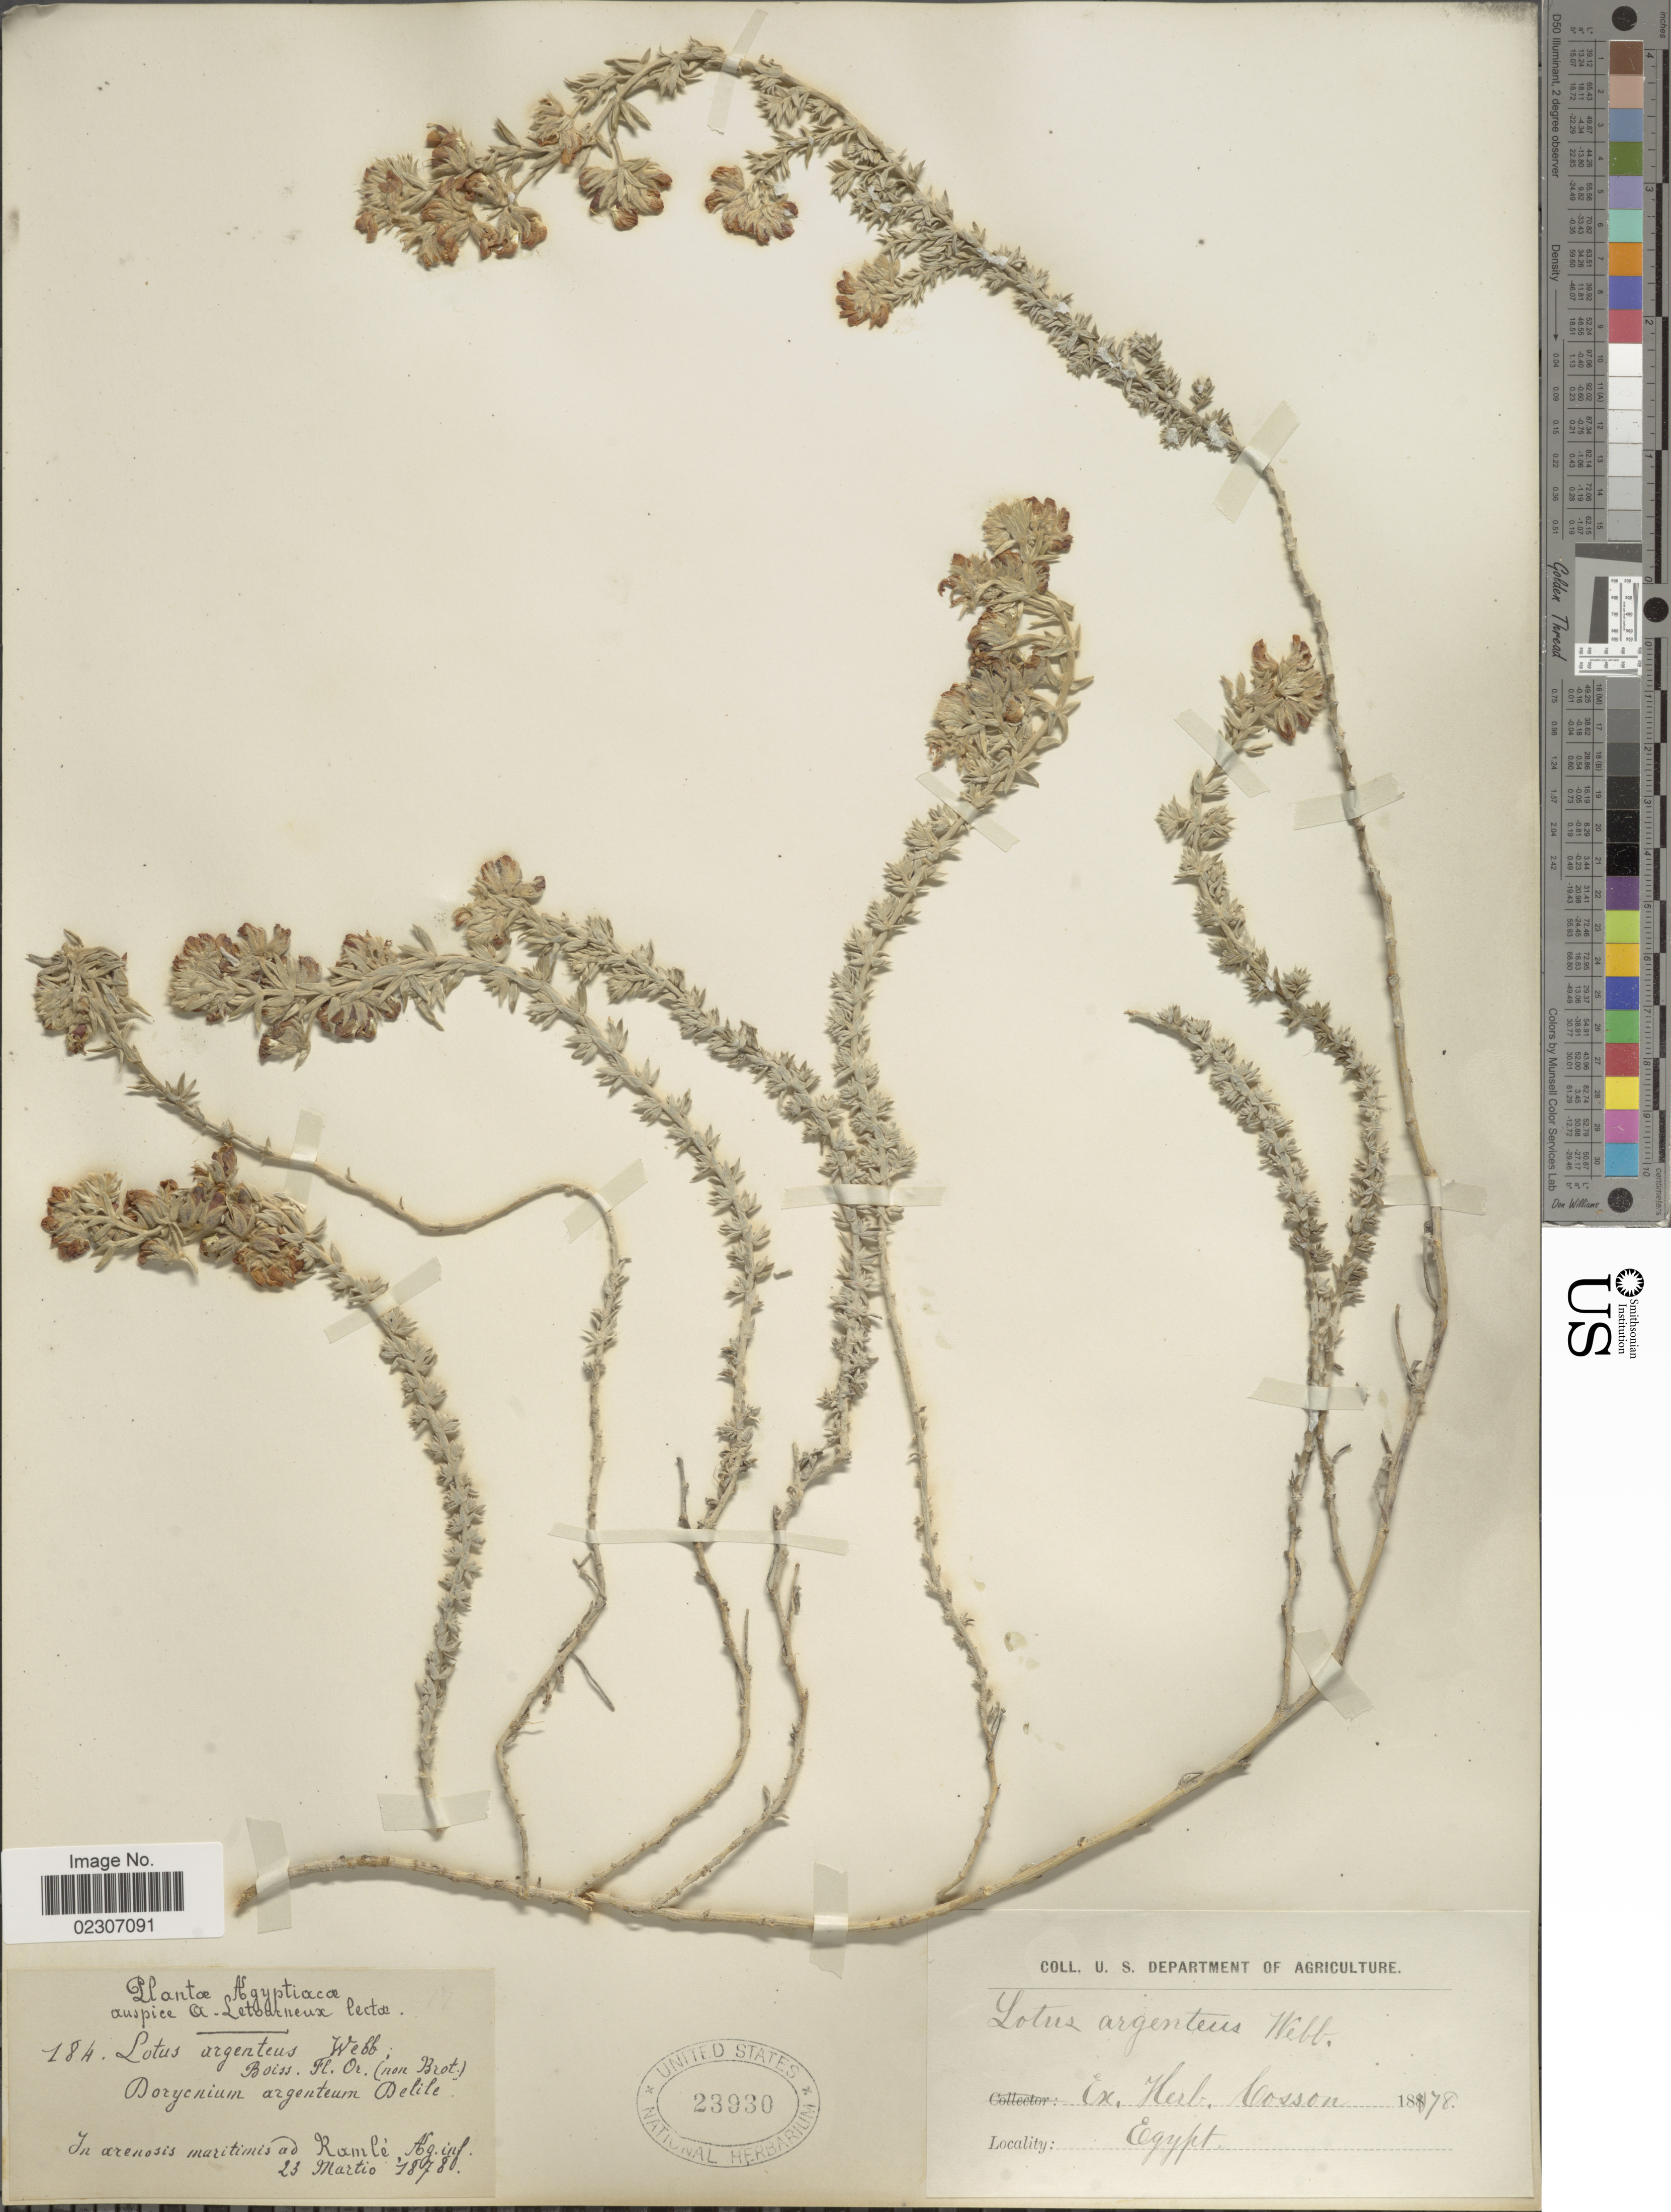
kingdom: Plantae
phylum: Tracheophyta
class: Magnoliopsida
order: Fabales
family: Fabaceae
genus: Lotus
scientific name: Lotus argenteus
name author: (L.) Brot.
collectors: ex herb. Cosson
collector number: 184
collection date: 1878-03-23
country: Egypt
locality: Agyptiacæ, In arenosis maritimis ad Ramlé, Ag inf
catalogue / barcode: US 23930